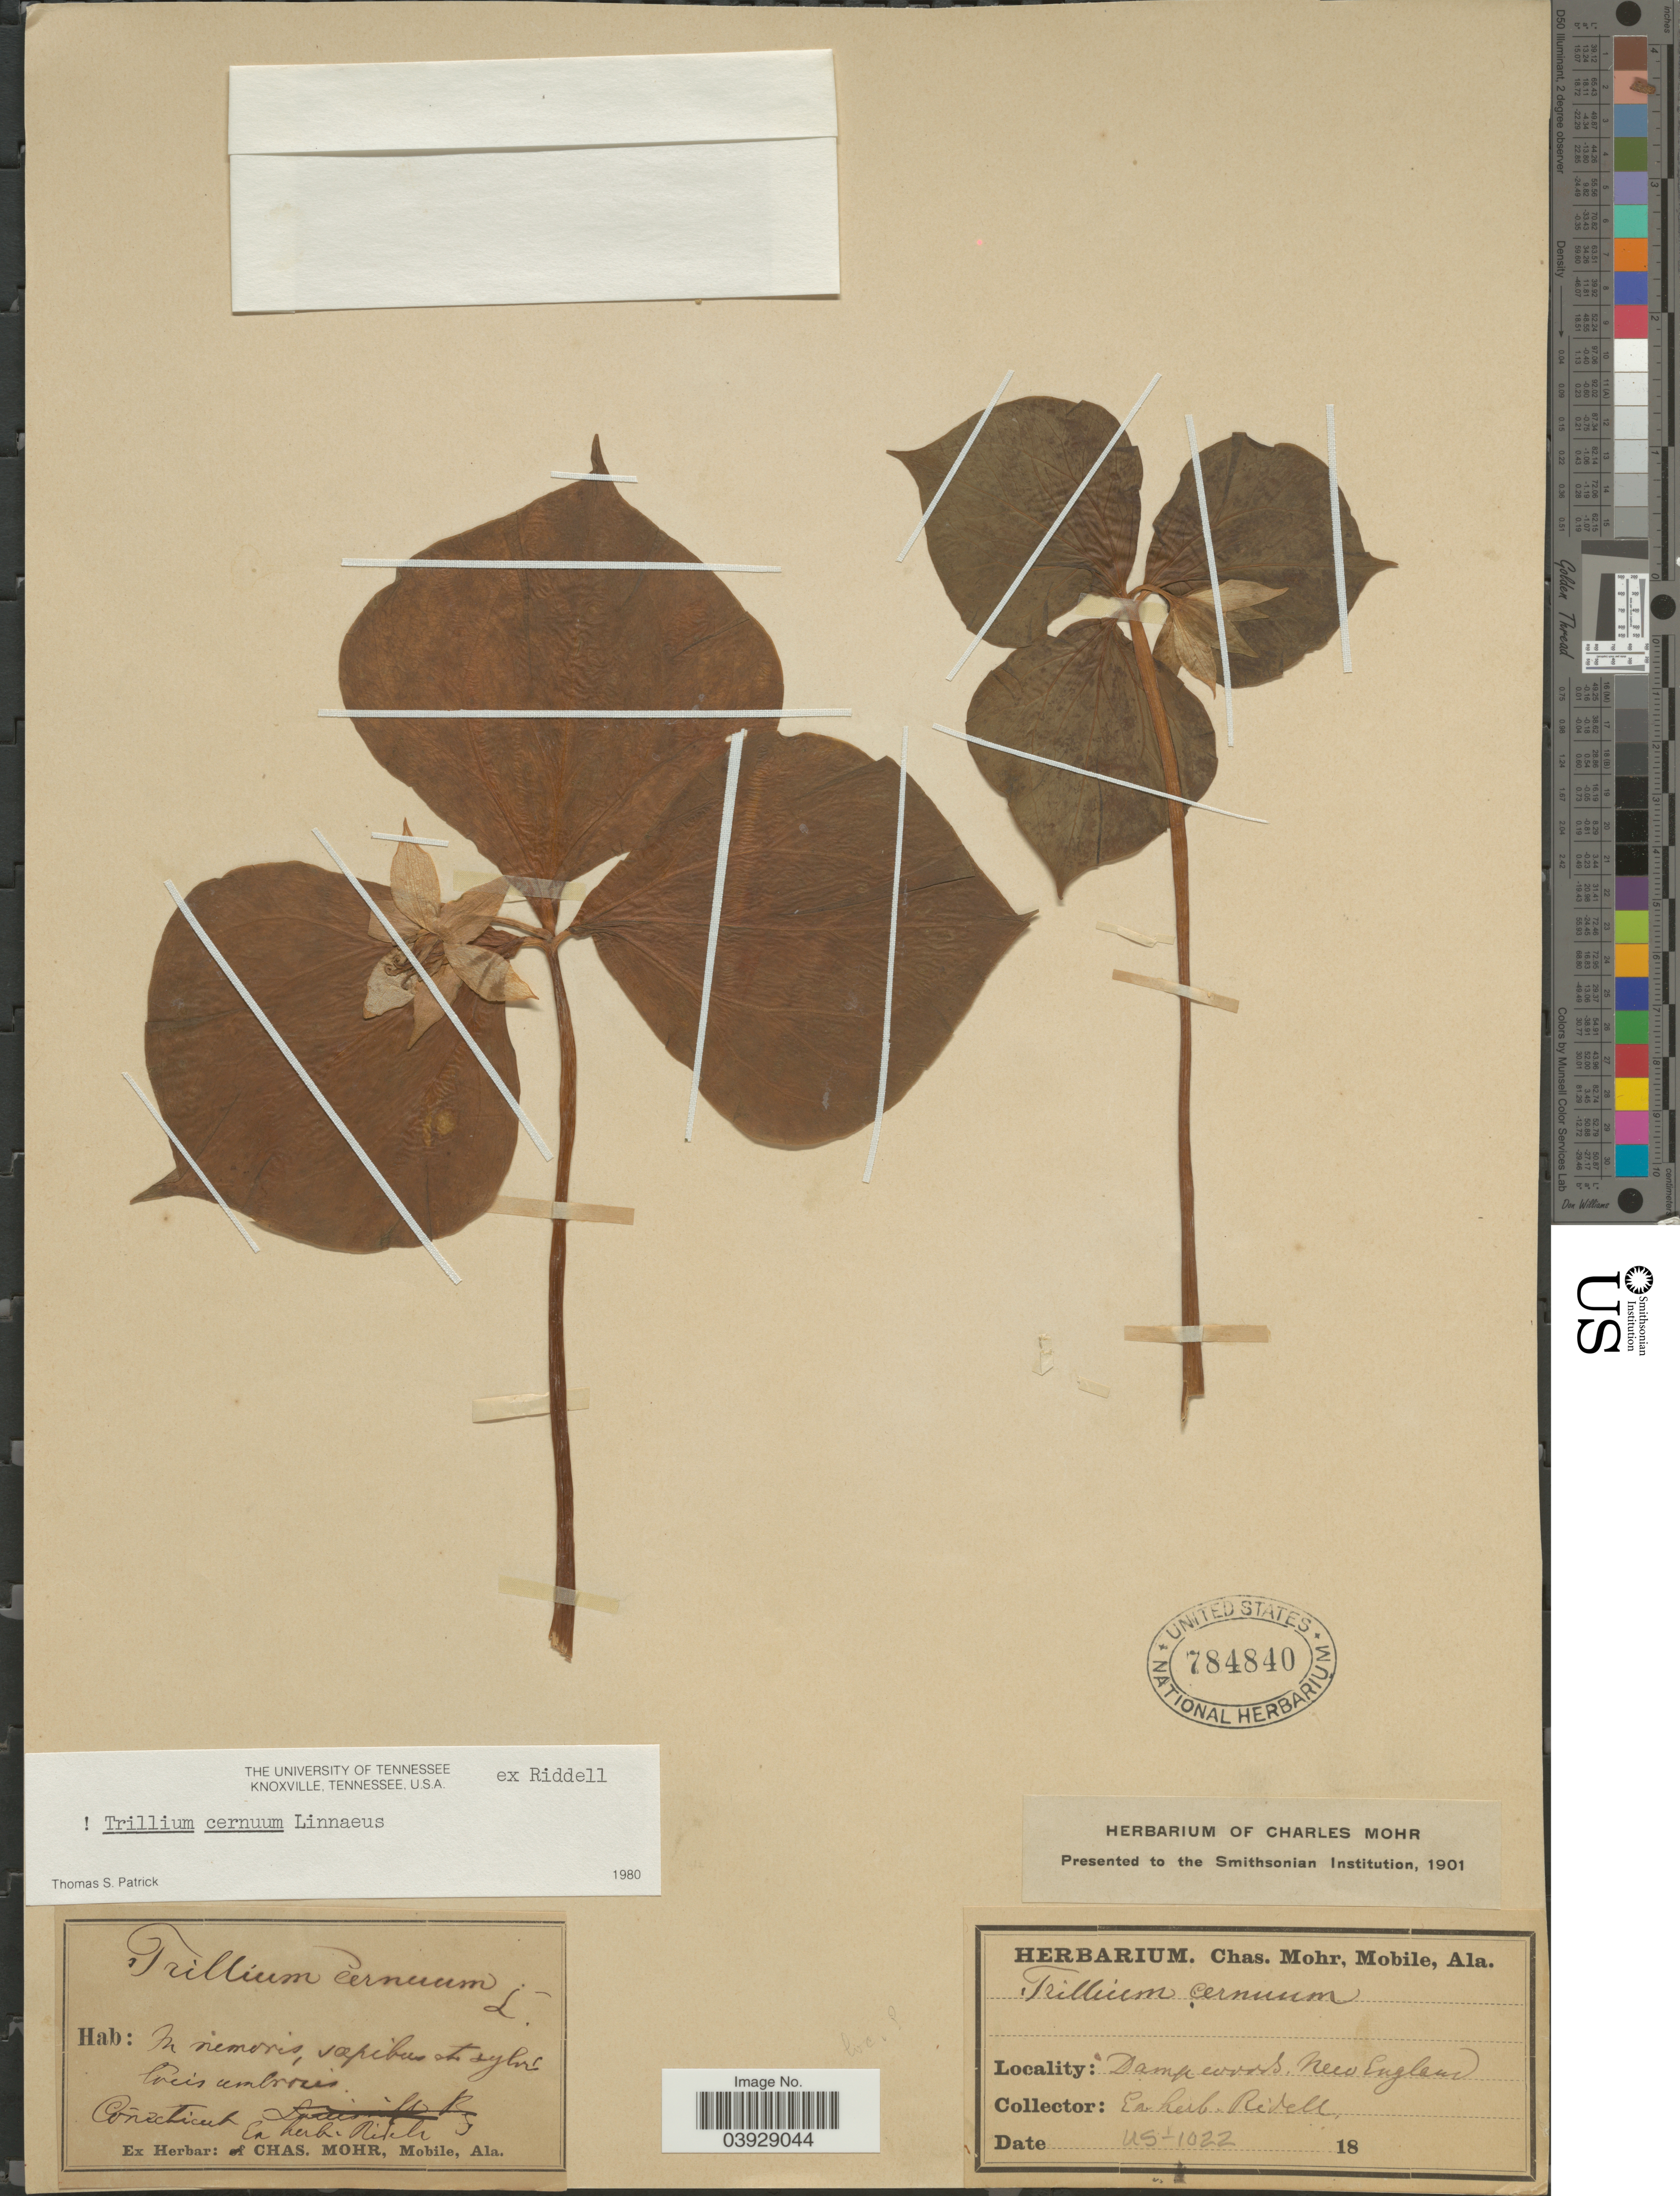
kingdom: Plantae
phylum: Tracheophyta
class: Liliopsida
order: Liliales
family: Melanthiaceae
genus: Trillium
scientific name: Trillium cernuum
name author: L.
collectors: ex herb. Ridell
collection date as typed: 18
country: United States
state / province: Connecticut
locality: In nemoris, sapibus [illegible text] sylvi locis umbrosis. Damp woods, New England.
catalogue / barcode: US 784840